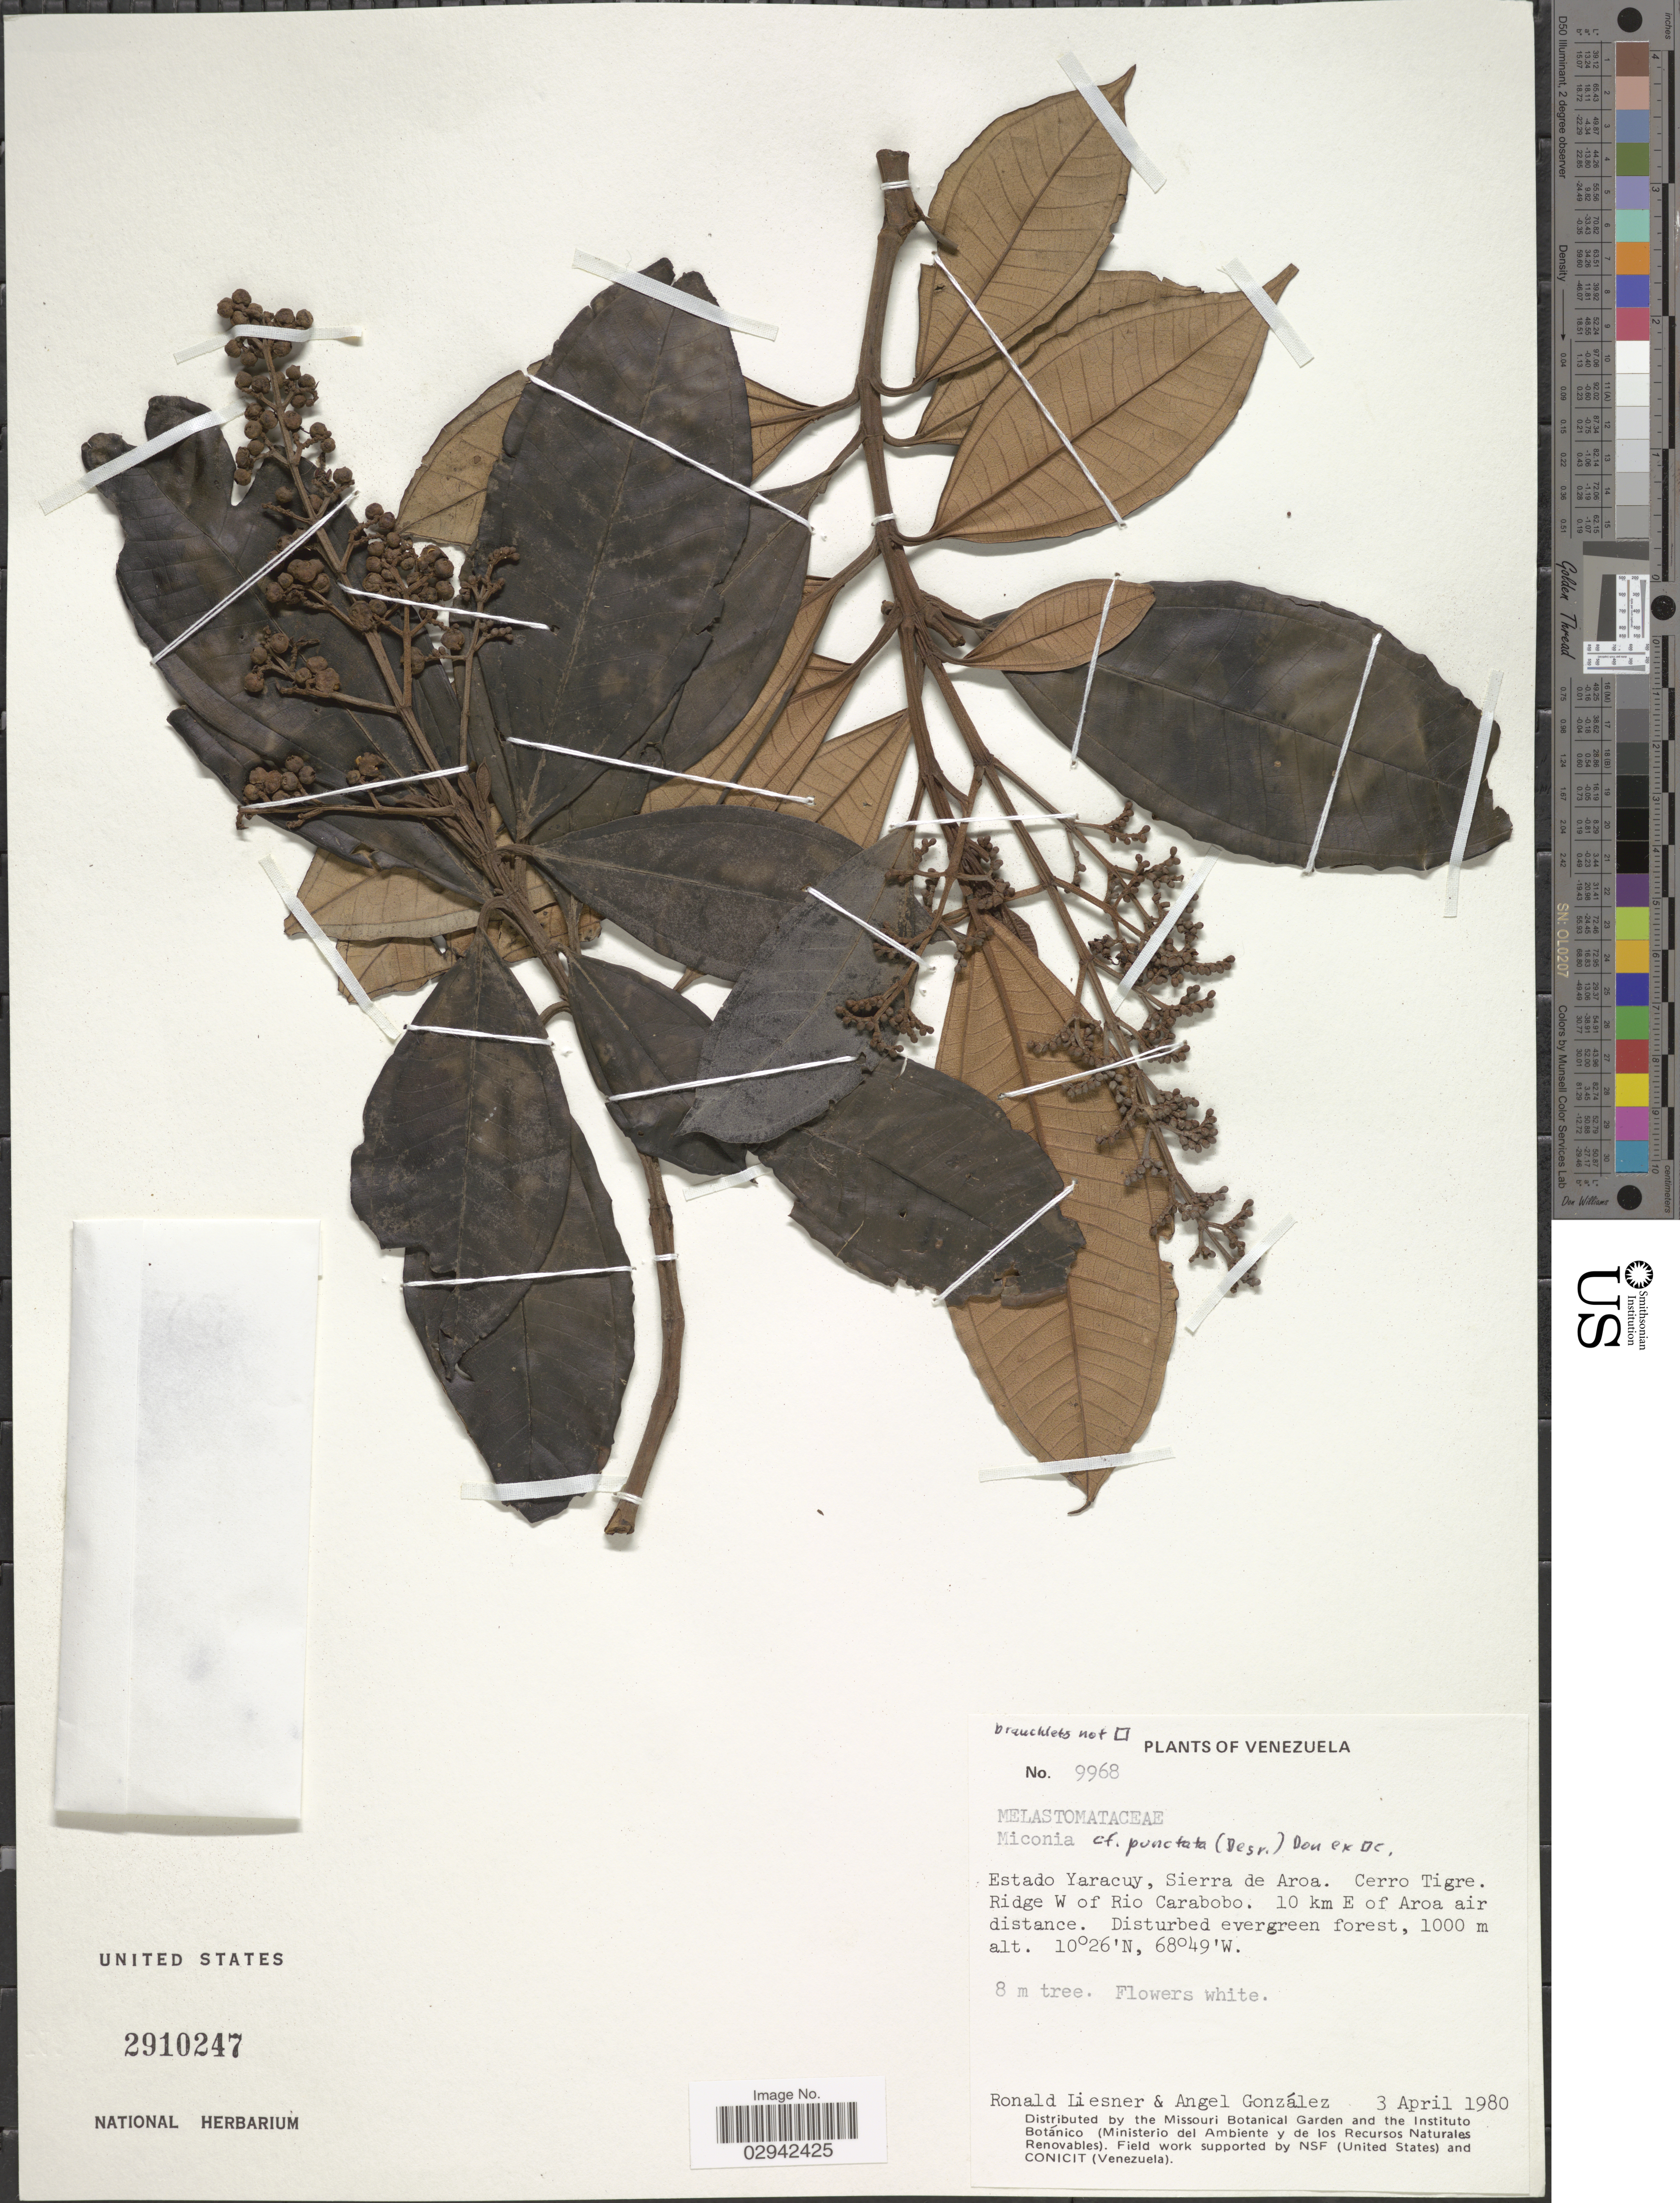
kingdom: Plantae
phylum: Tracheophyta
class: Magnoliopsida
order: Myrtales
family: Melastomataceae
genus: Miconia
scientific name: Miconia punctata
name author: (Desr.) D. Don ex DC.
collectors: R. L. Liesner & A. C. González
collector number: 9968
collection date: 1980-04-03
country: Venezuela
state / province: Yaracuy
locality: Estado Yaracuy, Sierra de Aroa, Cerro Tigre, Ridge W of Rio Carabobo, 10 km E of Aroa air distance.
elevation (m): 1000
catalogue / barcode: US 2910247